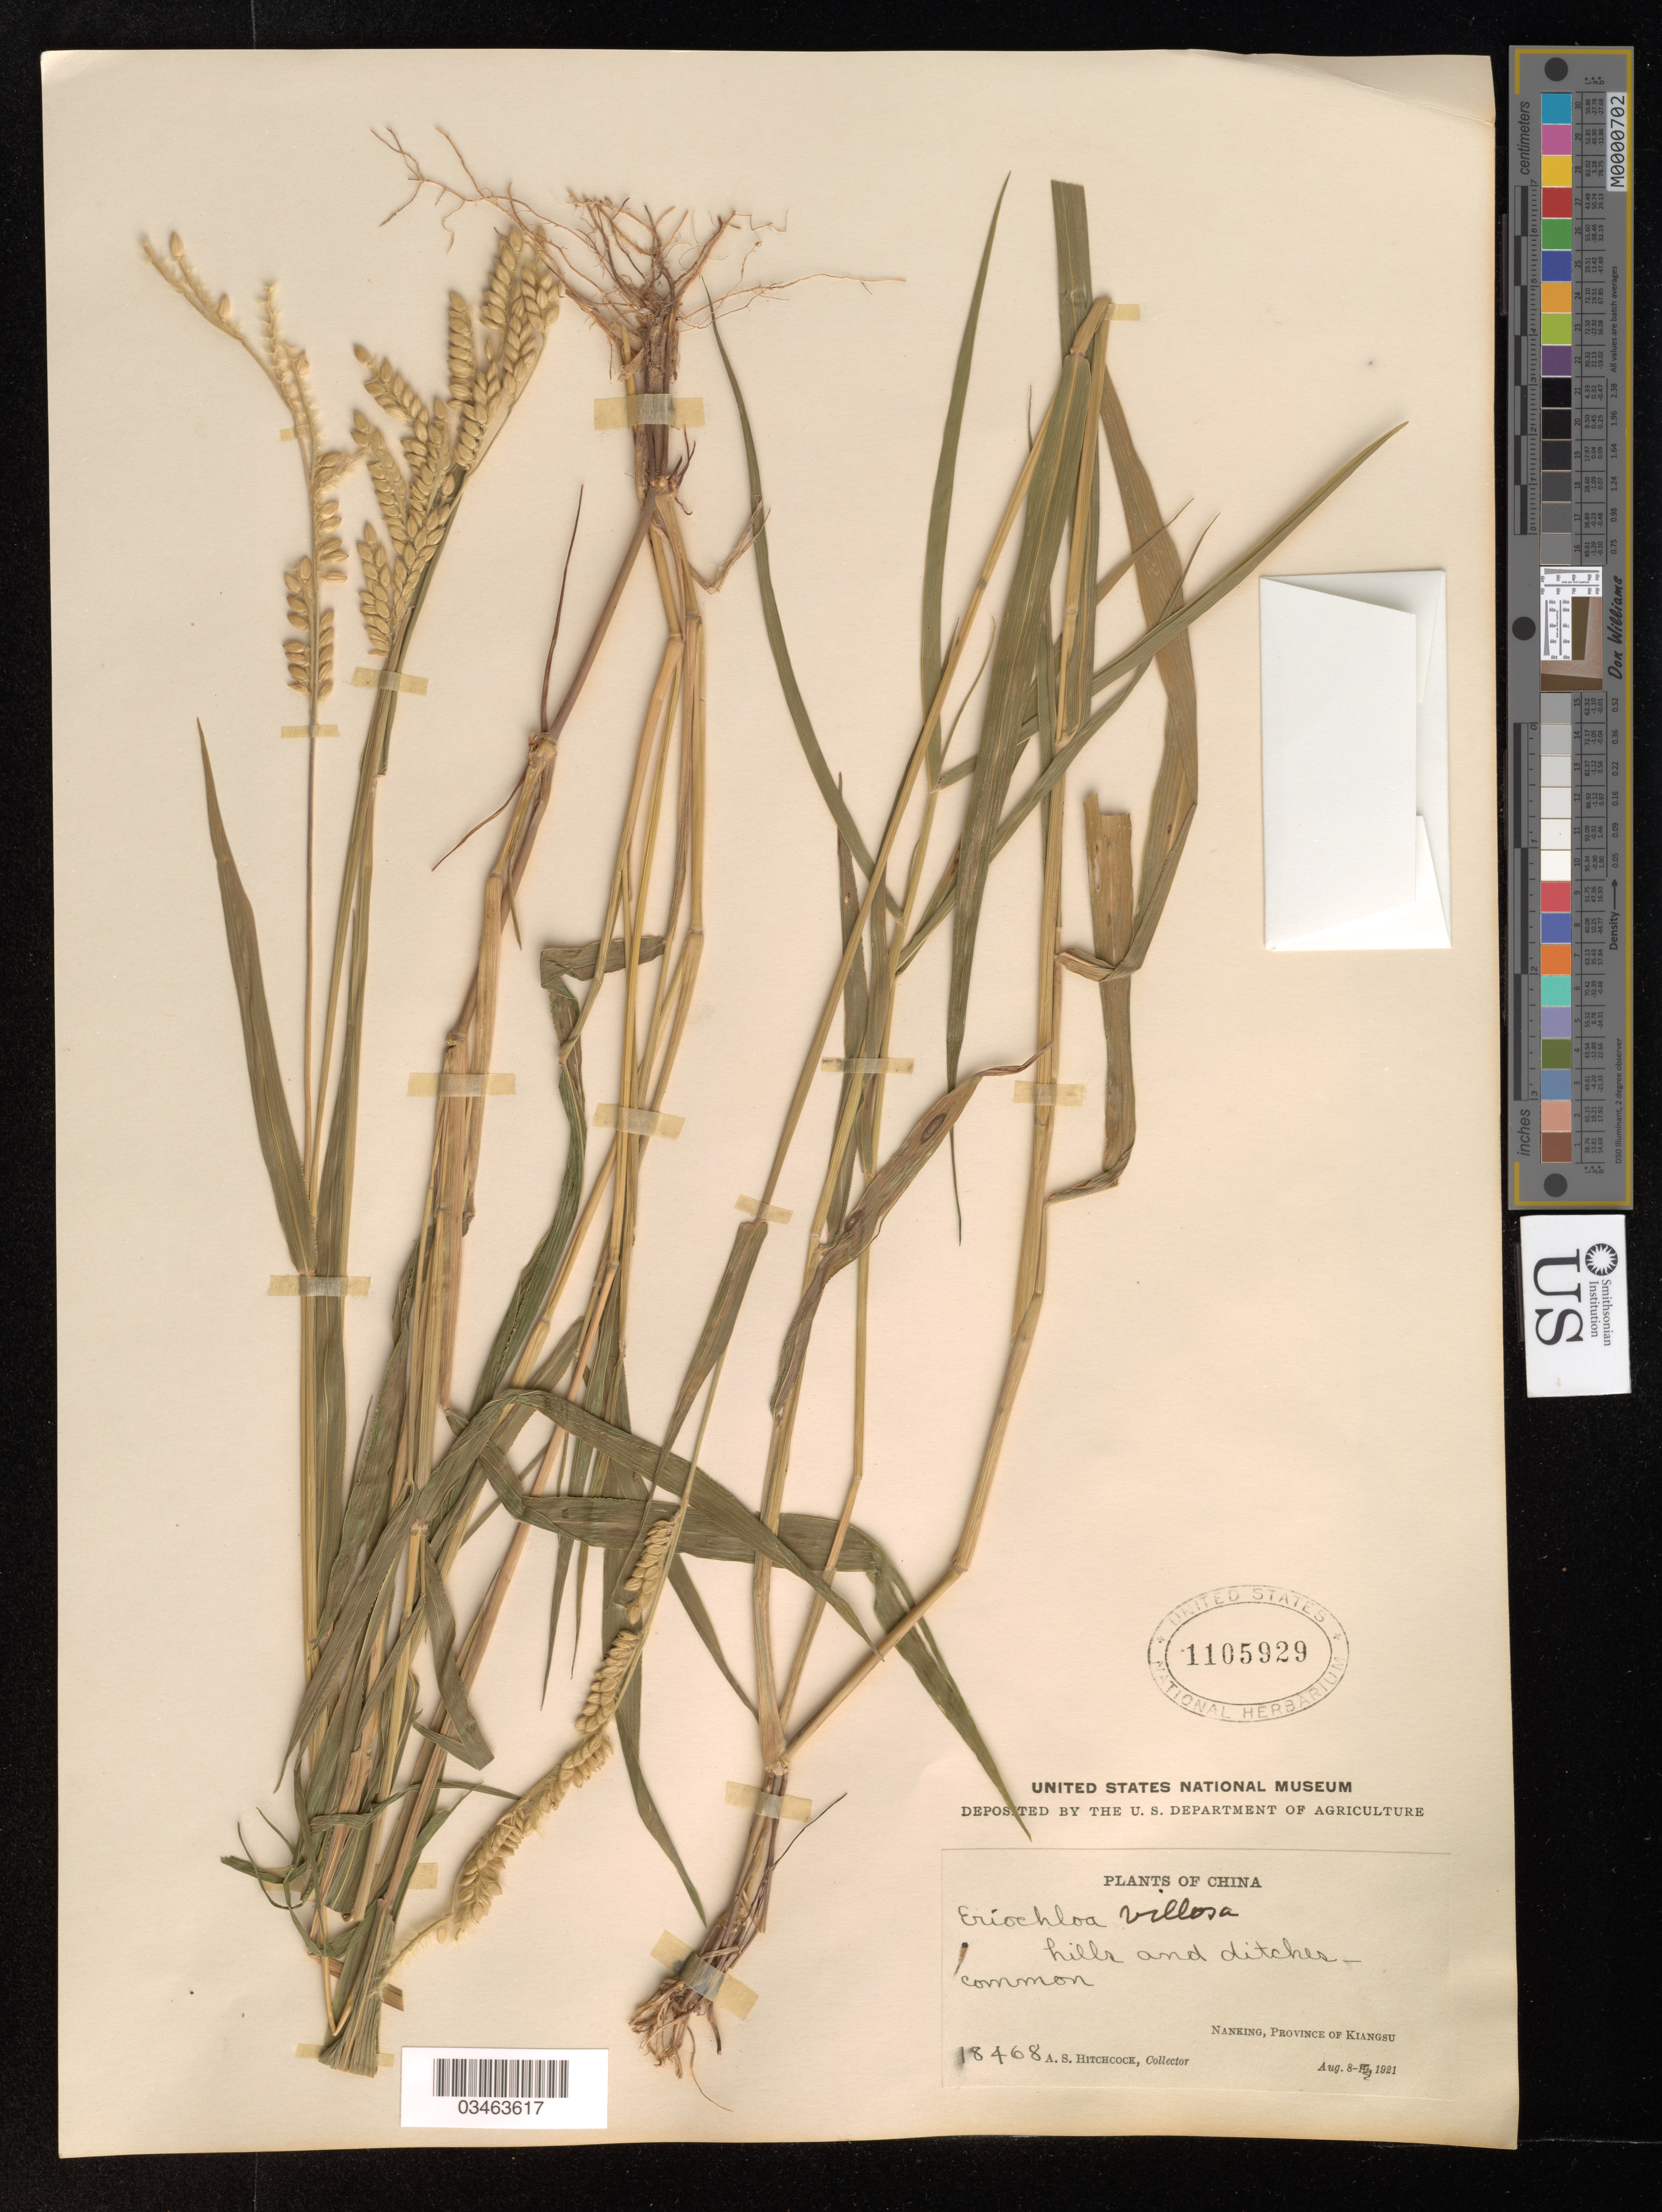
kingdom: Plantae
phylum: Tracheophyta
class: Liliopsida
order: Poales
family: Poaceae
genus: Eriochloa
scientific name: Eriochloa villosa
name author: (Thunb.) Kunth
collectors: A. Hitchcock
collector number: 18468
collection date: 1921-08-08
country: China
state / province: Jiangsu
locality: Nanking, Province of Kiangsu.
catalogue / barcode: US 1105929